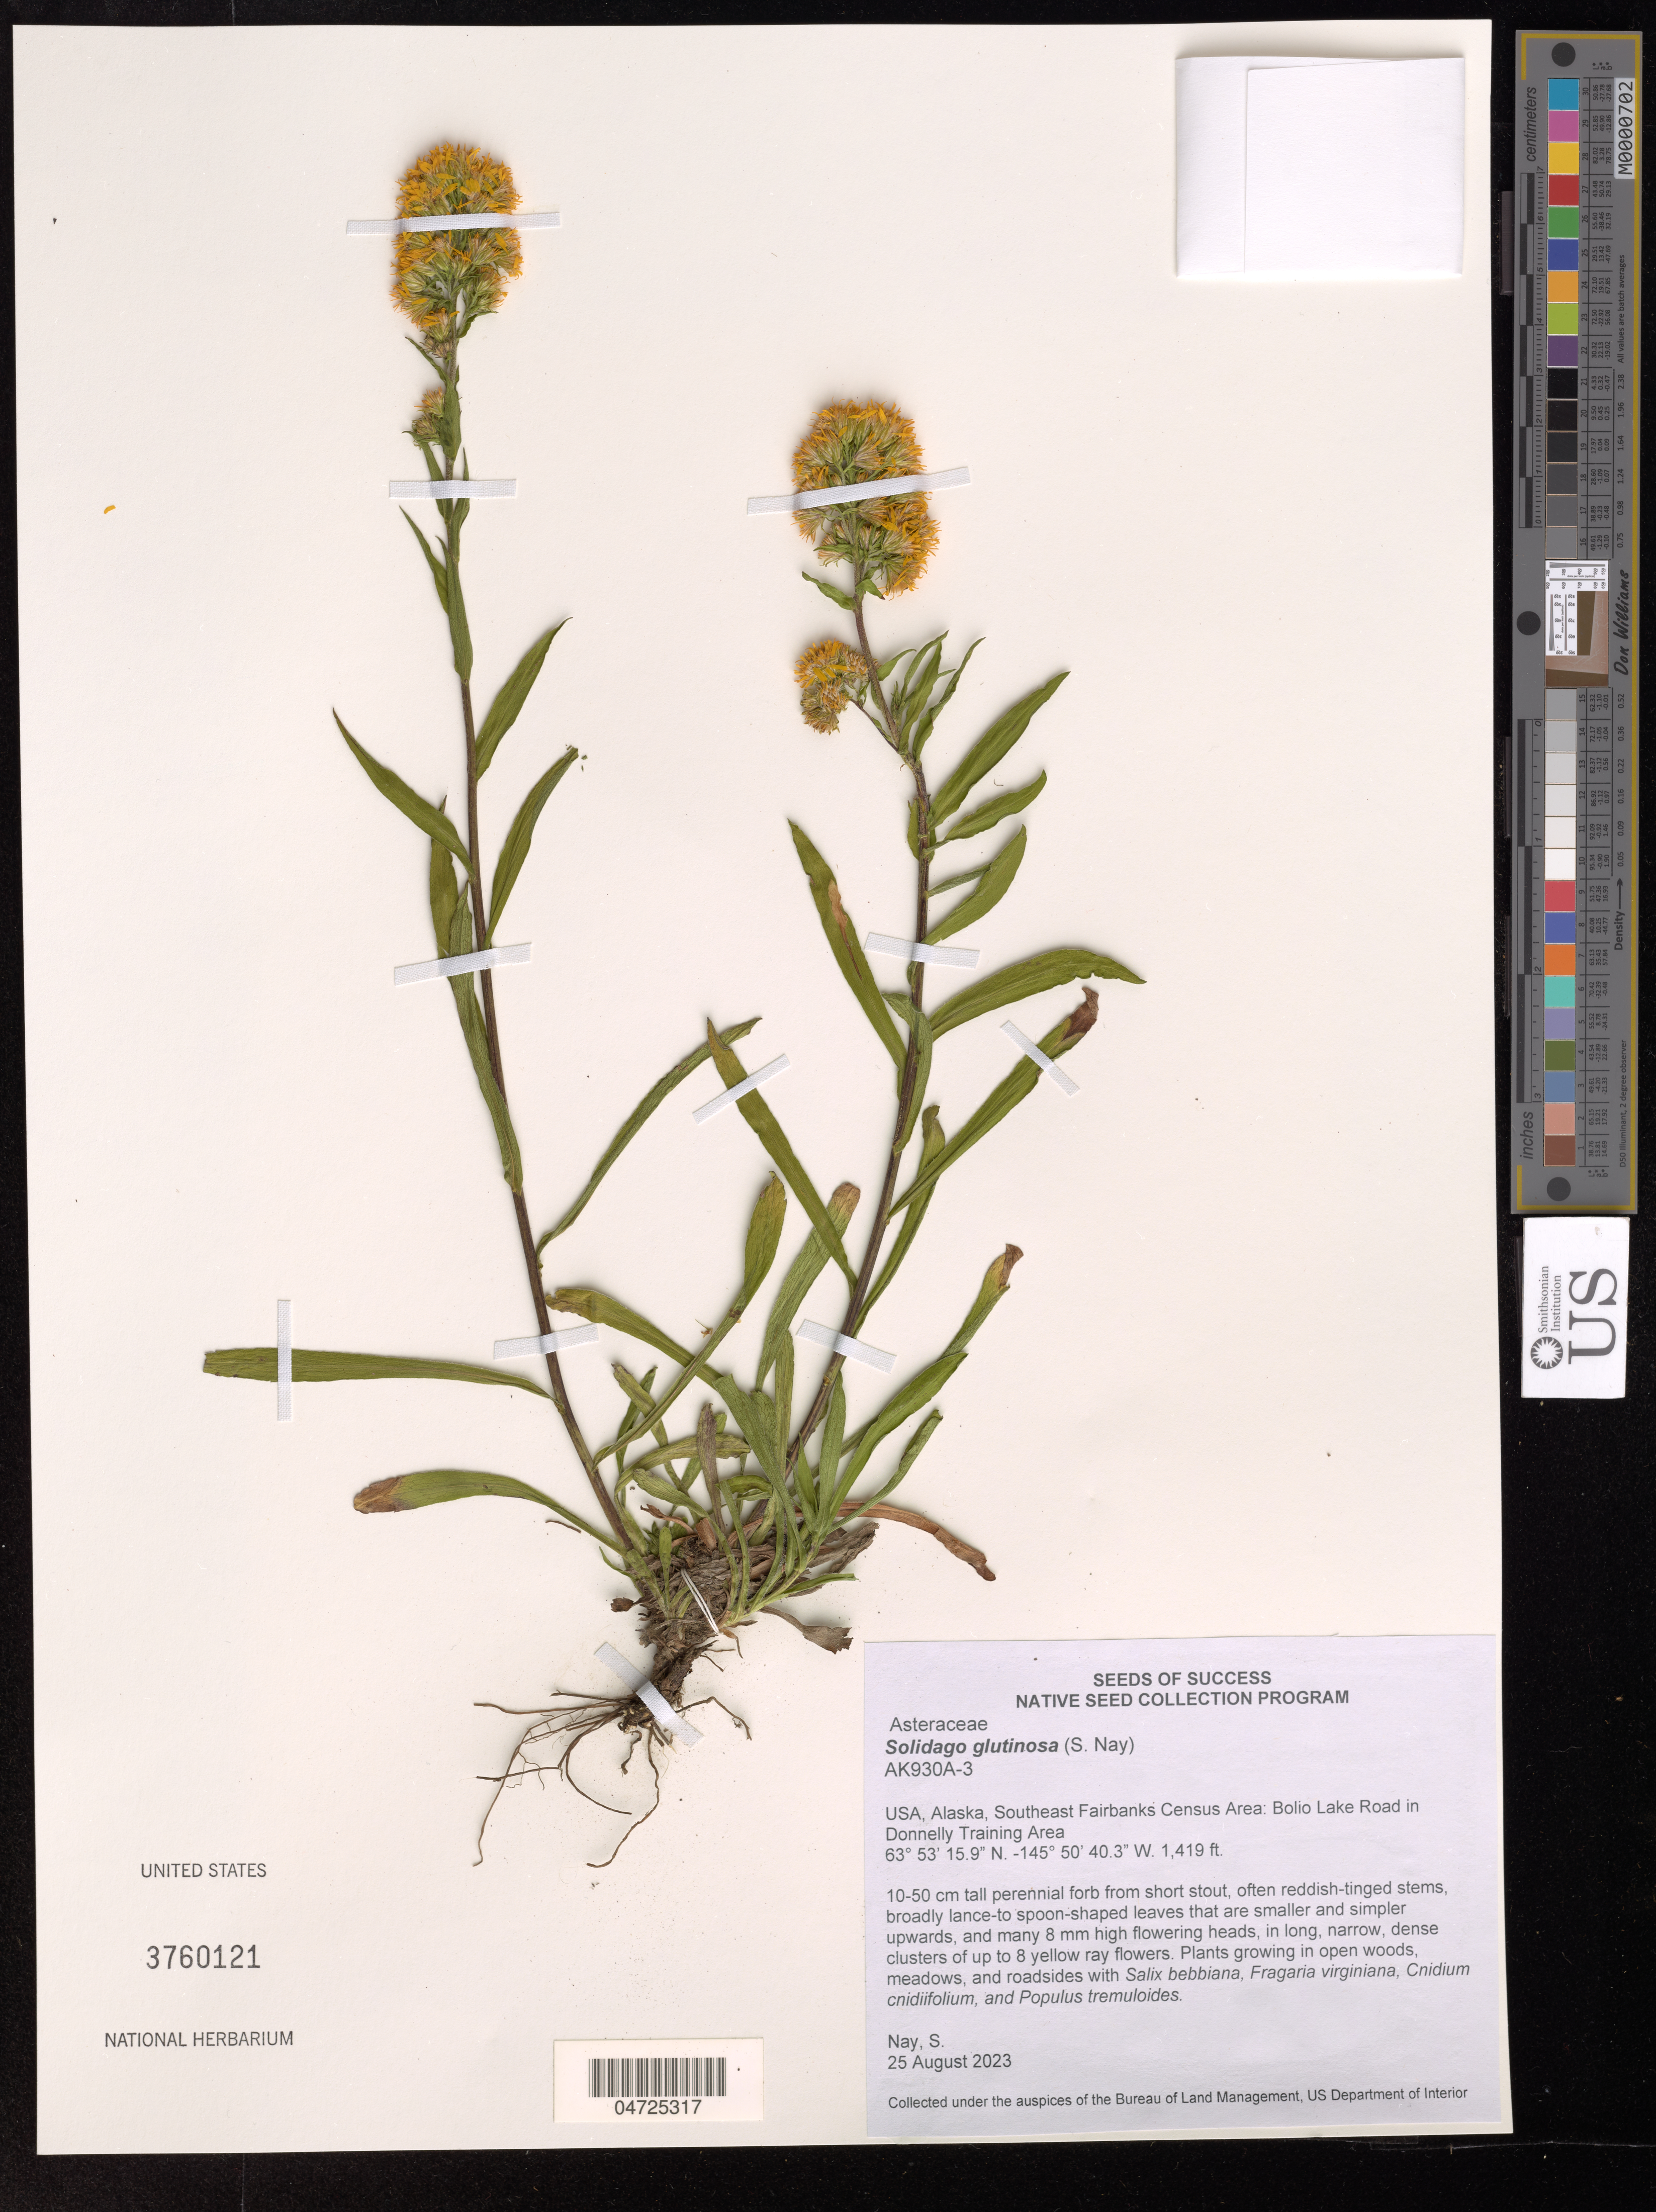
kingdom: Plantae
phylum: Tracheophyta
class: Magnoliopsida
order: Asterales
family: Asteraceae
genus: Solidago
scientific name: Solidago glutinosa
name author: Nutt.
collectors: S. Nay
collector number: AK930A-3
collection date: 2023-08-25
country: United States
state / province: Alaska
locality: Southeast Fairbanks Census Area: Bolio Lake Road in Donnelly Training Area.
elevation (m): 433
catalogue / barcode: US 3760121